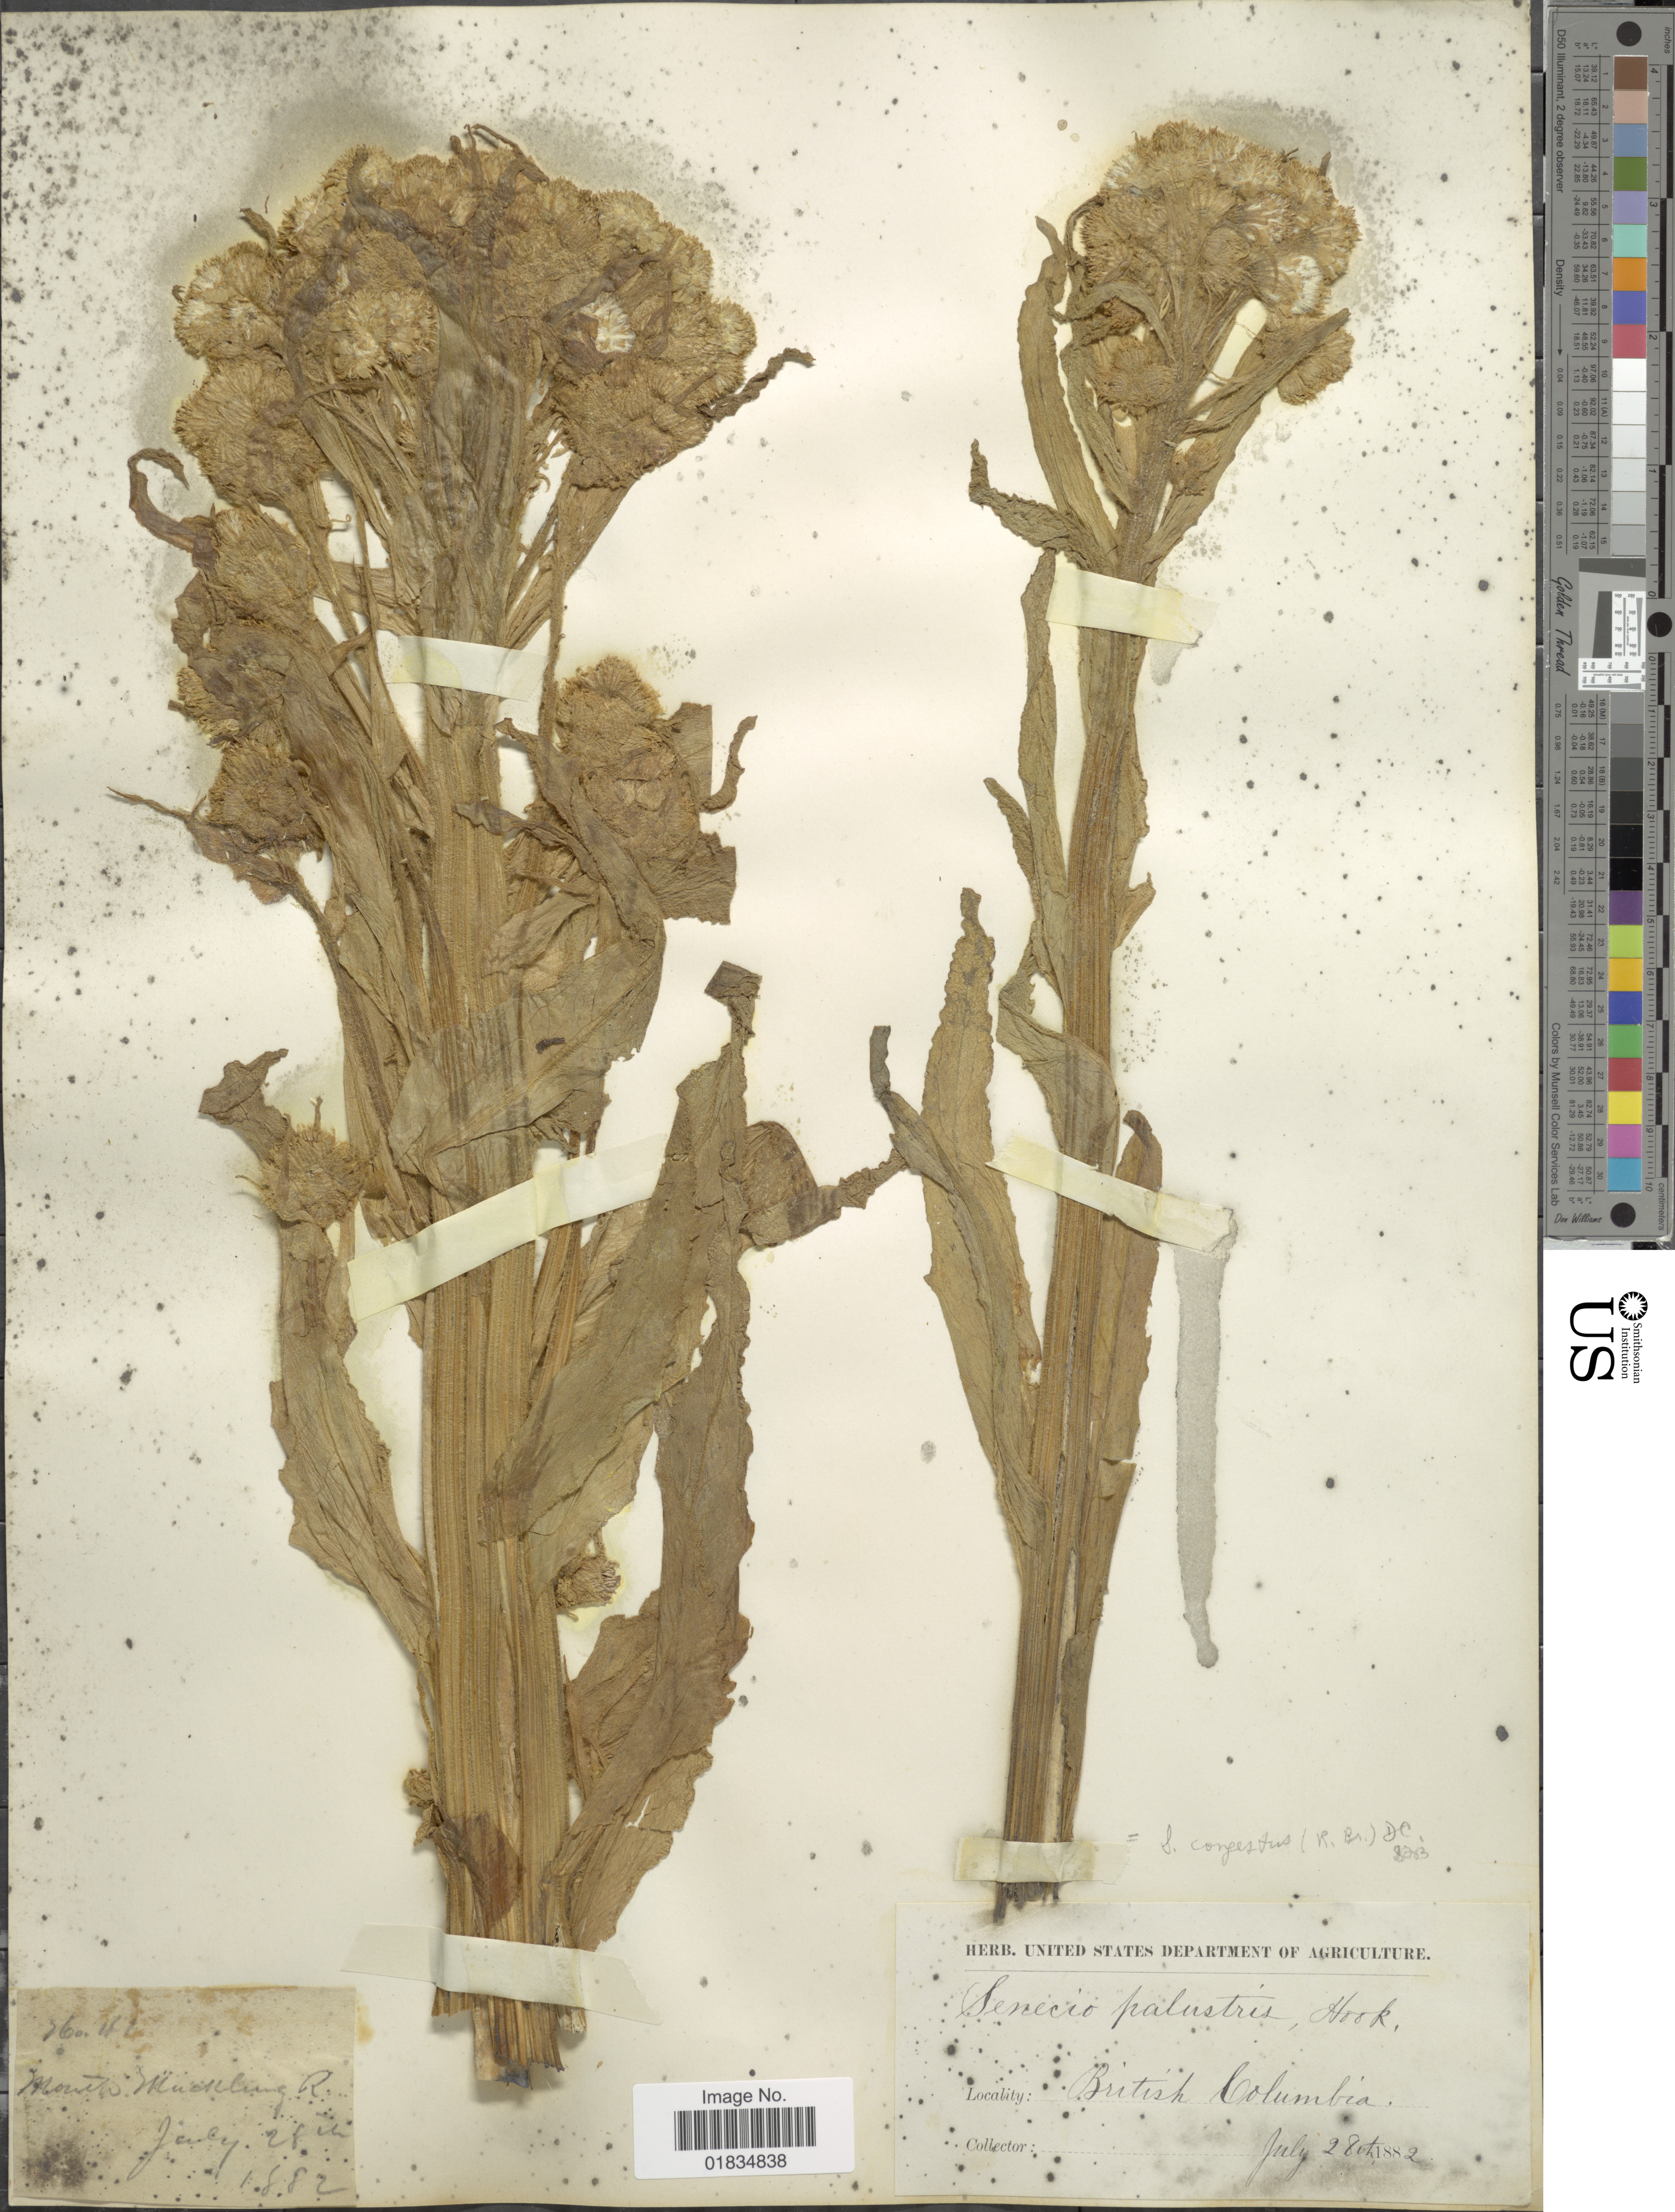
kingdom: Plantae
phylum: Tracheophyta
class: Magnoliopsida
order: Asterales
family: Asteraceae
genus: Tephroseris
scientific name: Tephroseris palustris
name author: (L.) Rchb.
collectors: United States Department of Agriculture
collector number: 260-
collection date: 1882-07-28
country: Canada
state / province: British Columbia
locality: Monte Mucklung R.